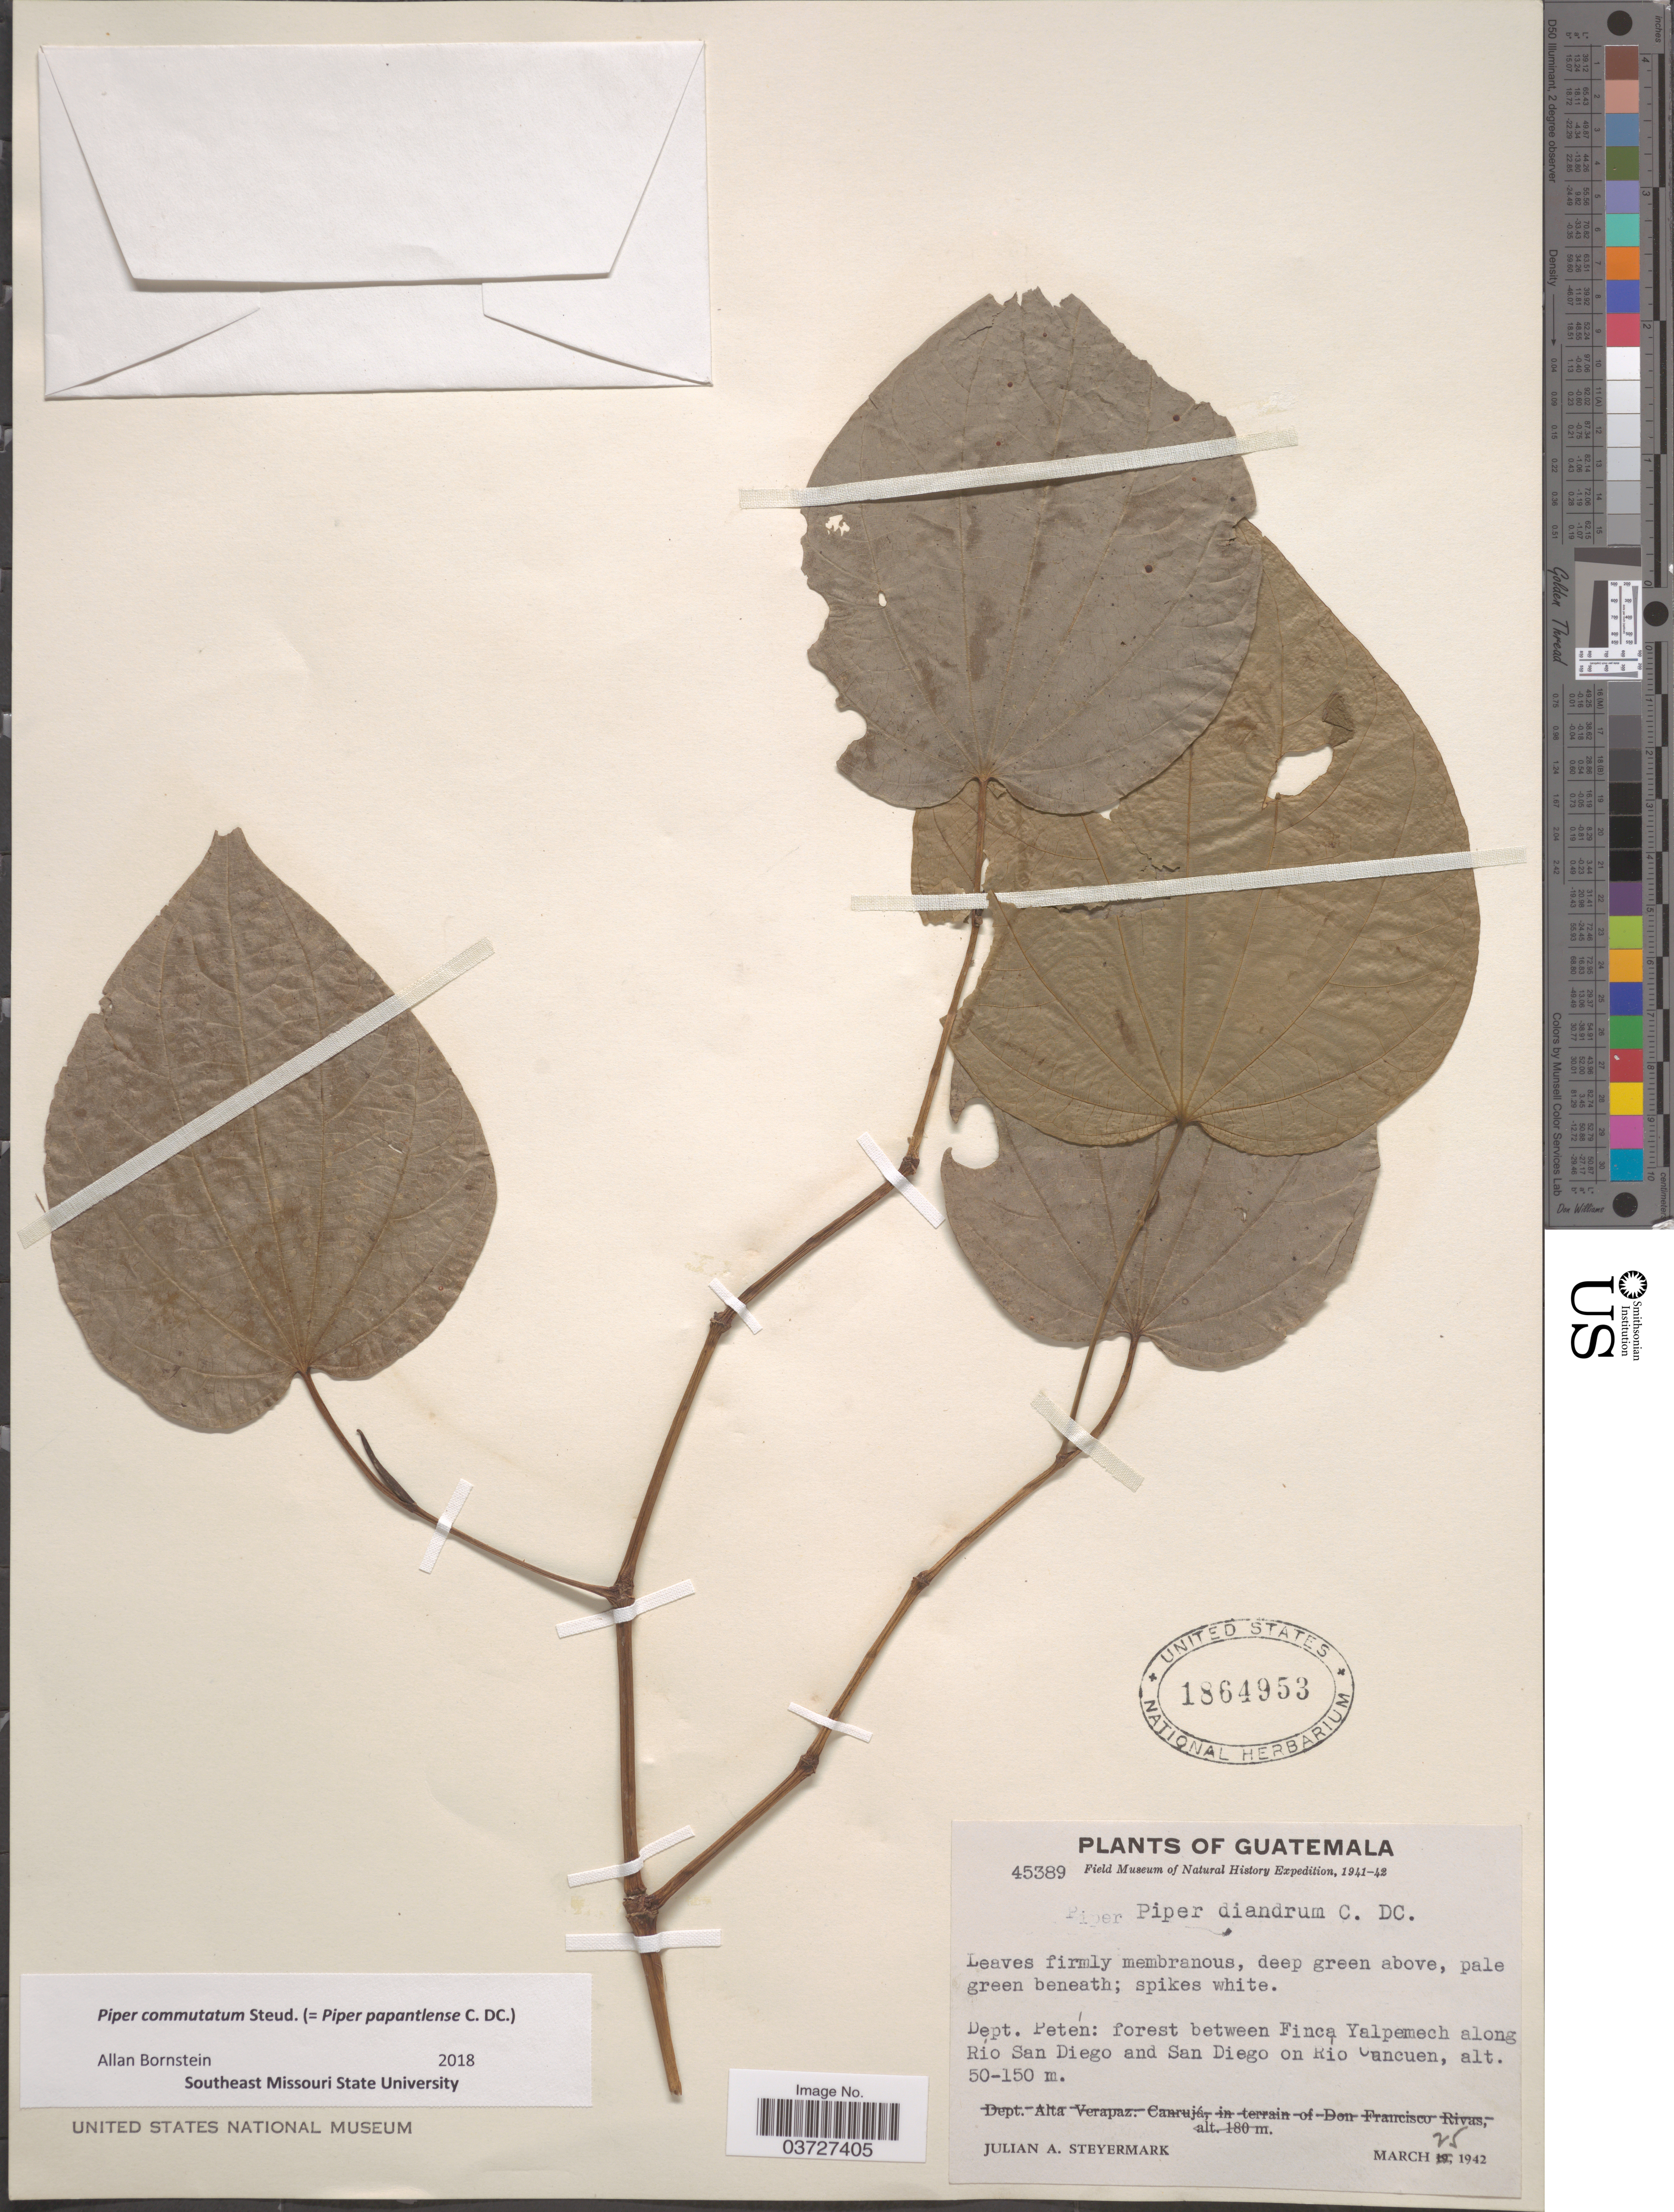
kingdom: Plantae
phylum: Tracheophyta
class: Magnoliopsida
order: Piperales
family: Piperaceae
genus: Piper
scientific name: Piper commutatum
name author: Steud.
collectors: J. Steyermark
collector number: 45389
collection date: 1942-03-25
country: Guatemala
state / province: El Peten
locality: Dept. Petén: forest between Finca Yalpemech along Río San Diego and San Diego on Rio Cancuen.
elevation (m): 50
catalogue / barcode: US 1864953